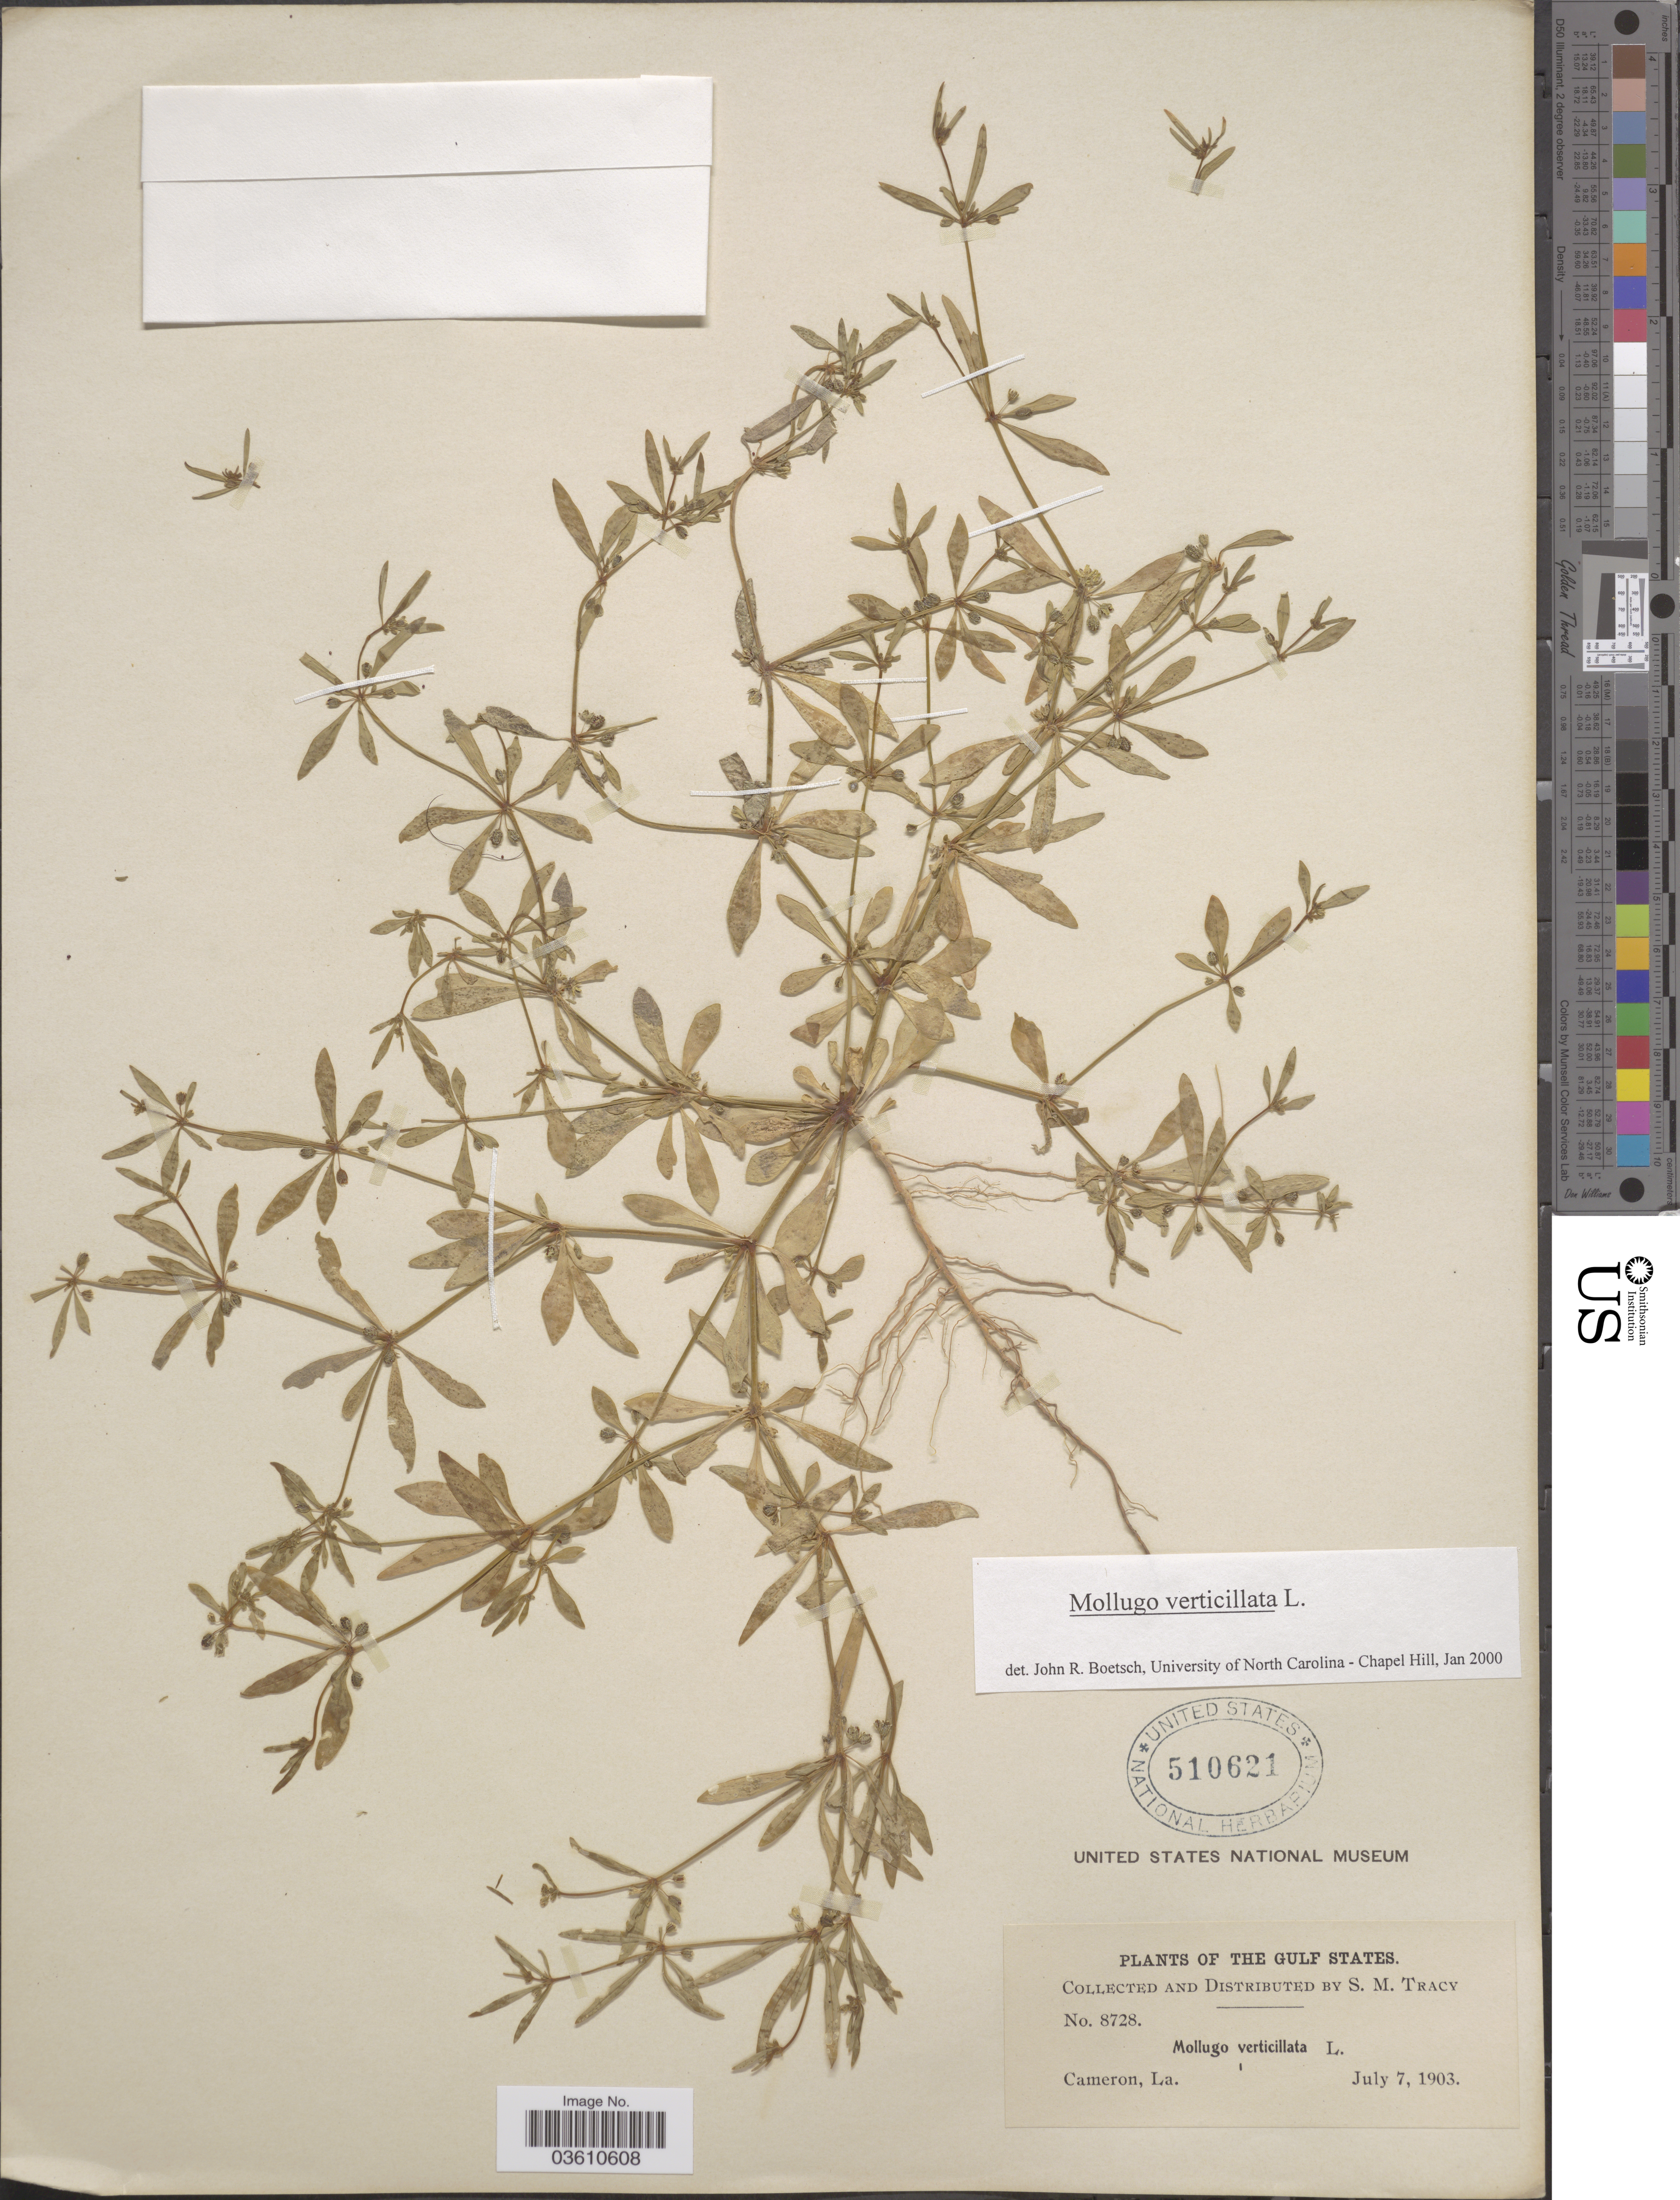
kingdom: Plantae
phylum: Tracheophyta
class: Magnoliopsida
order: Caryophyllales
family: Molluginaceae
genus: Mollugo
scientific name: Mollugo verticillata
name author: L.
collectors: S. M. Tracy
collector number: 8728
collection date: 1903-07-07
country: United States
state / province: Louisiana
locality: The Gulf States. Cameron.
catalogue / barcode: US 510621